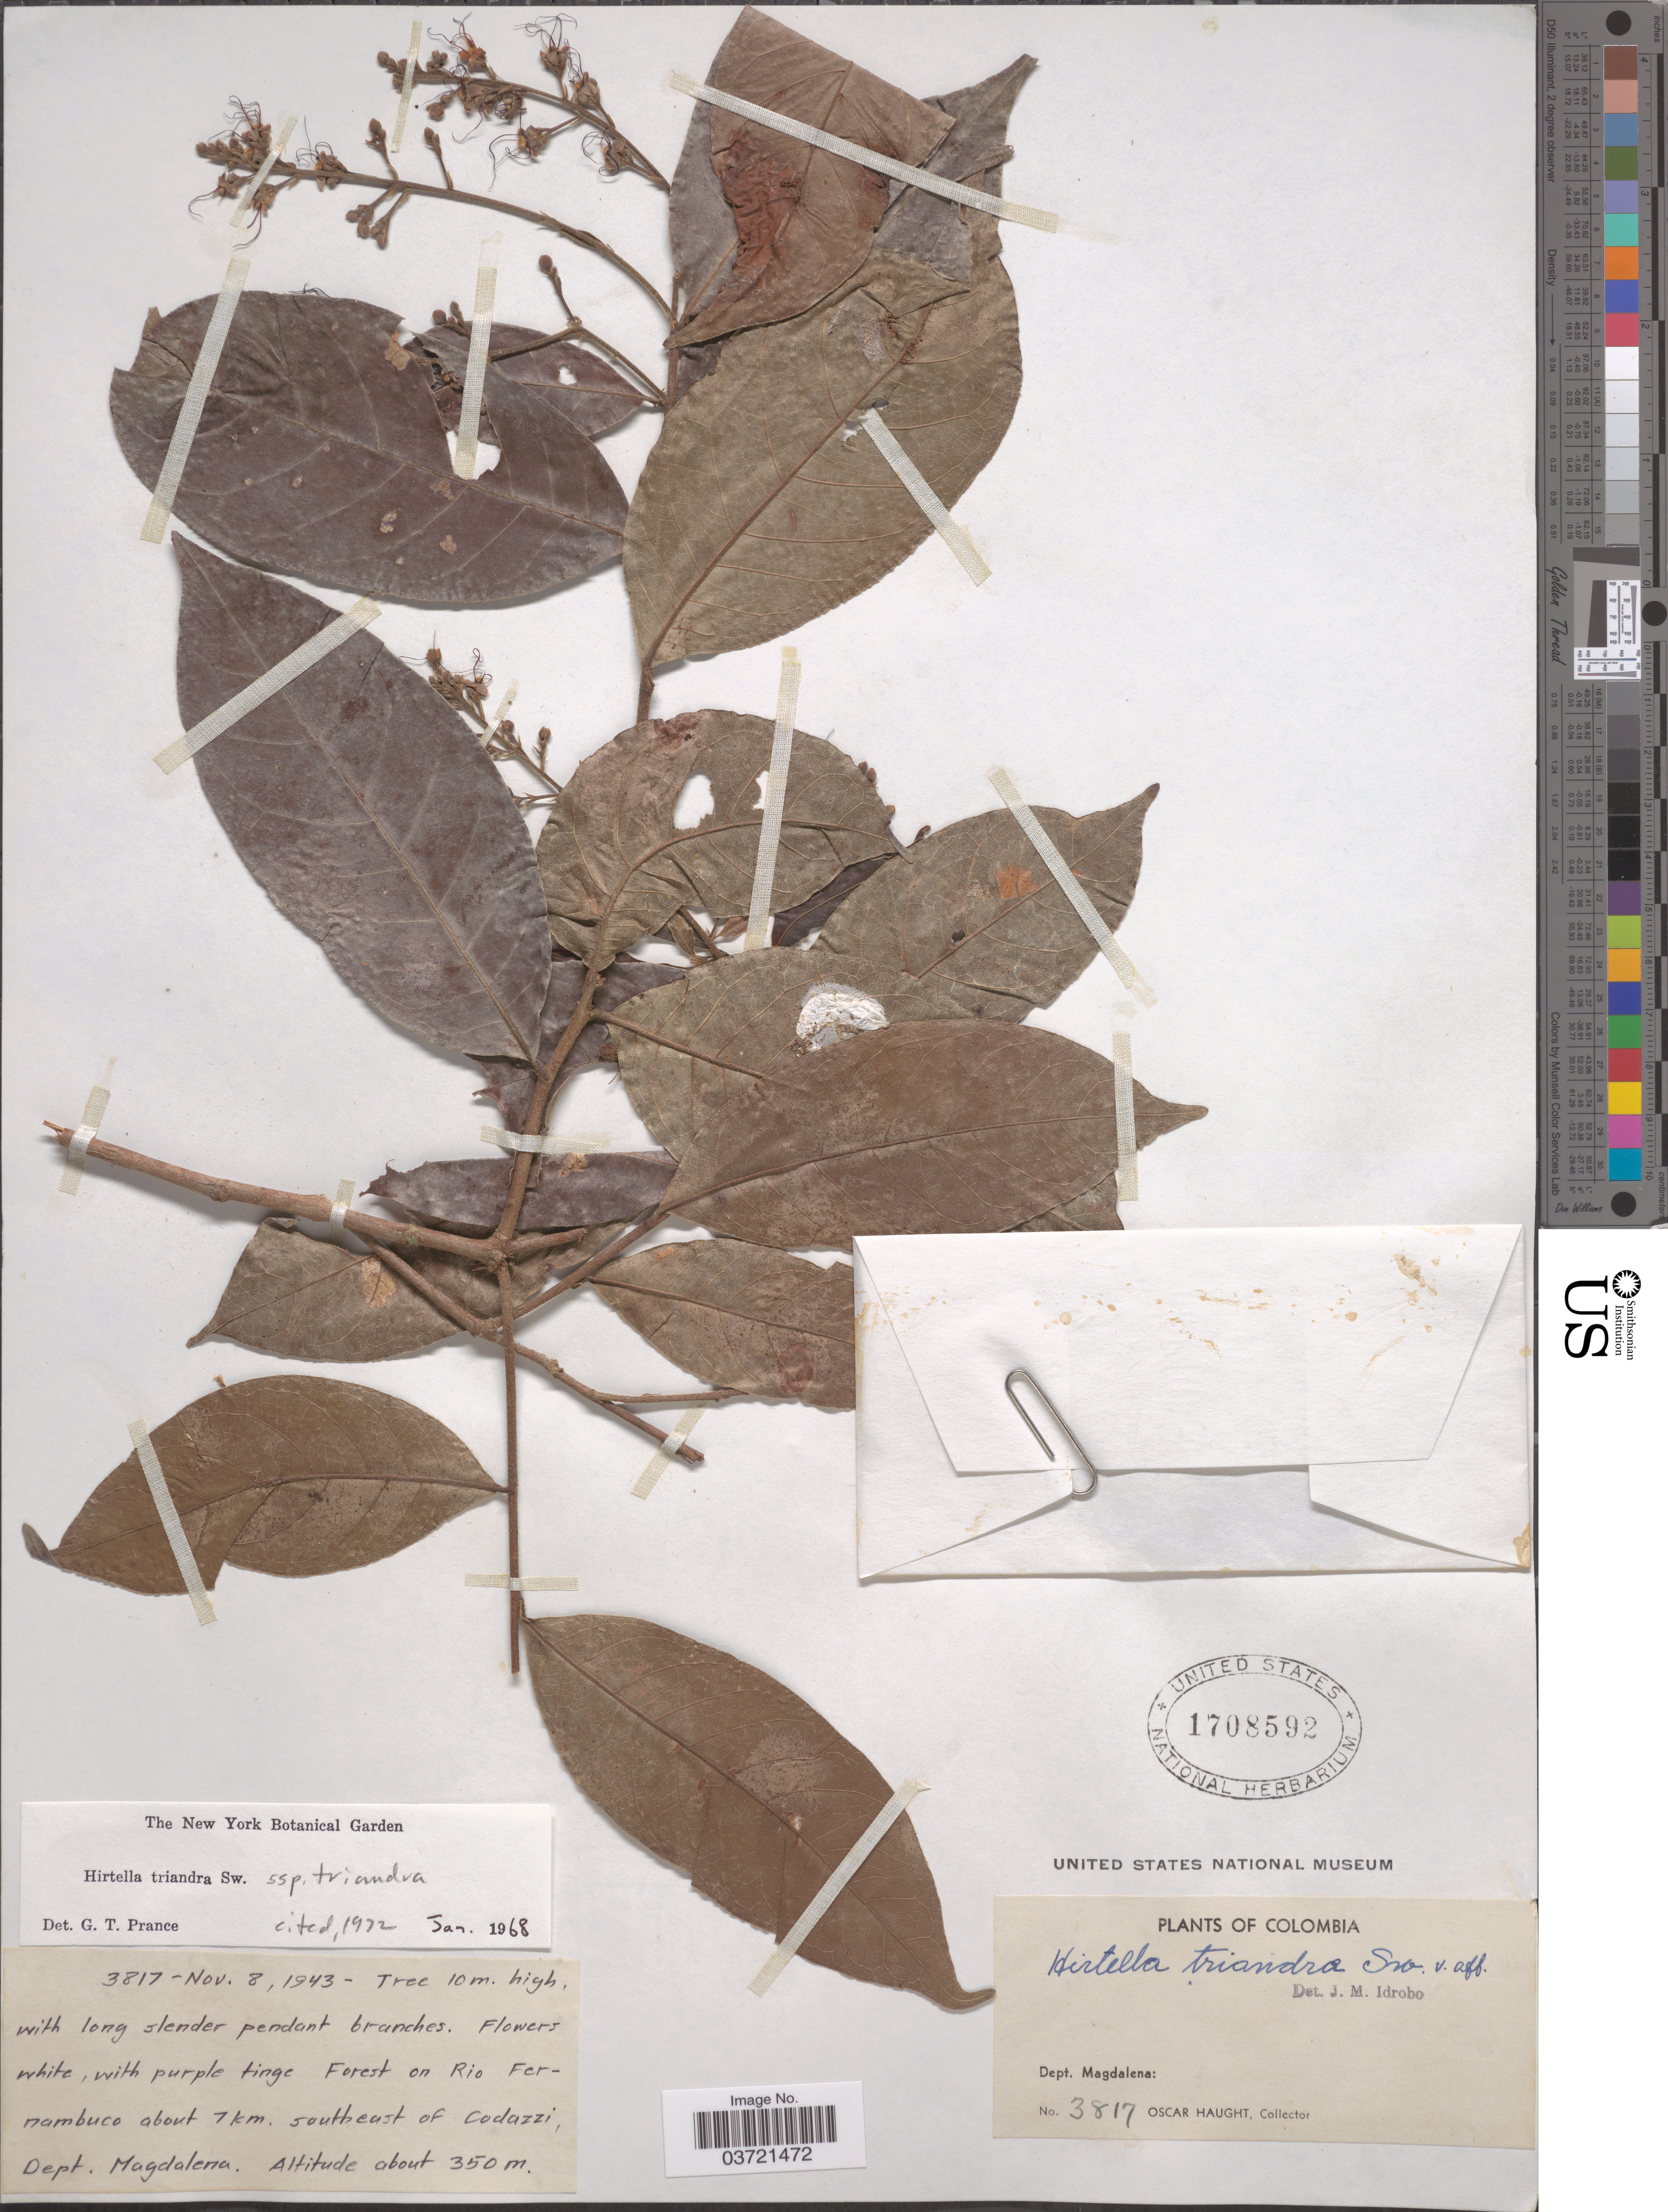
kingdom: Plantae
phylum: Tracheophyta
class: Magnoliopsida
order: Malpighiales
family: Chrysobalanaceae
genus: Hirtella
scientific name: Hirtella triandra subsp. triandra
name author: Sw.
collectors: O. Haught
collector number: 3817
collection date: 1943-11-08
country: Colombia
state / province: Magdalena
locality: Forest on Rio Fernambuce about 7 km. southeast of Codazzi, Dept. Magdalena.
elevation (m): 350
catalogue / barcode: US 1708592